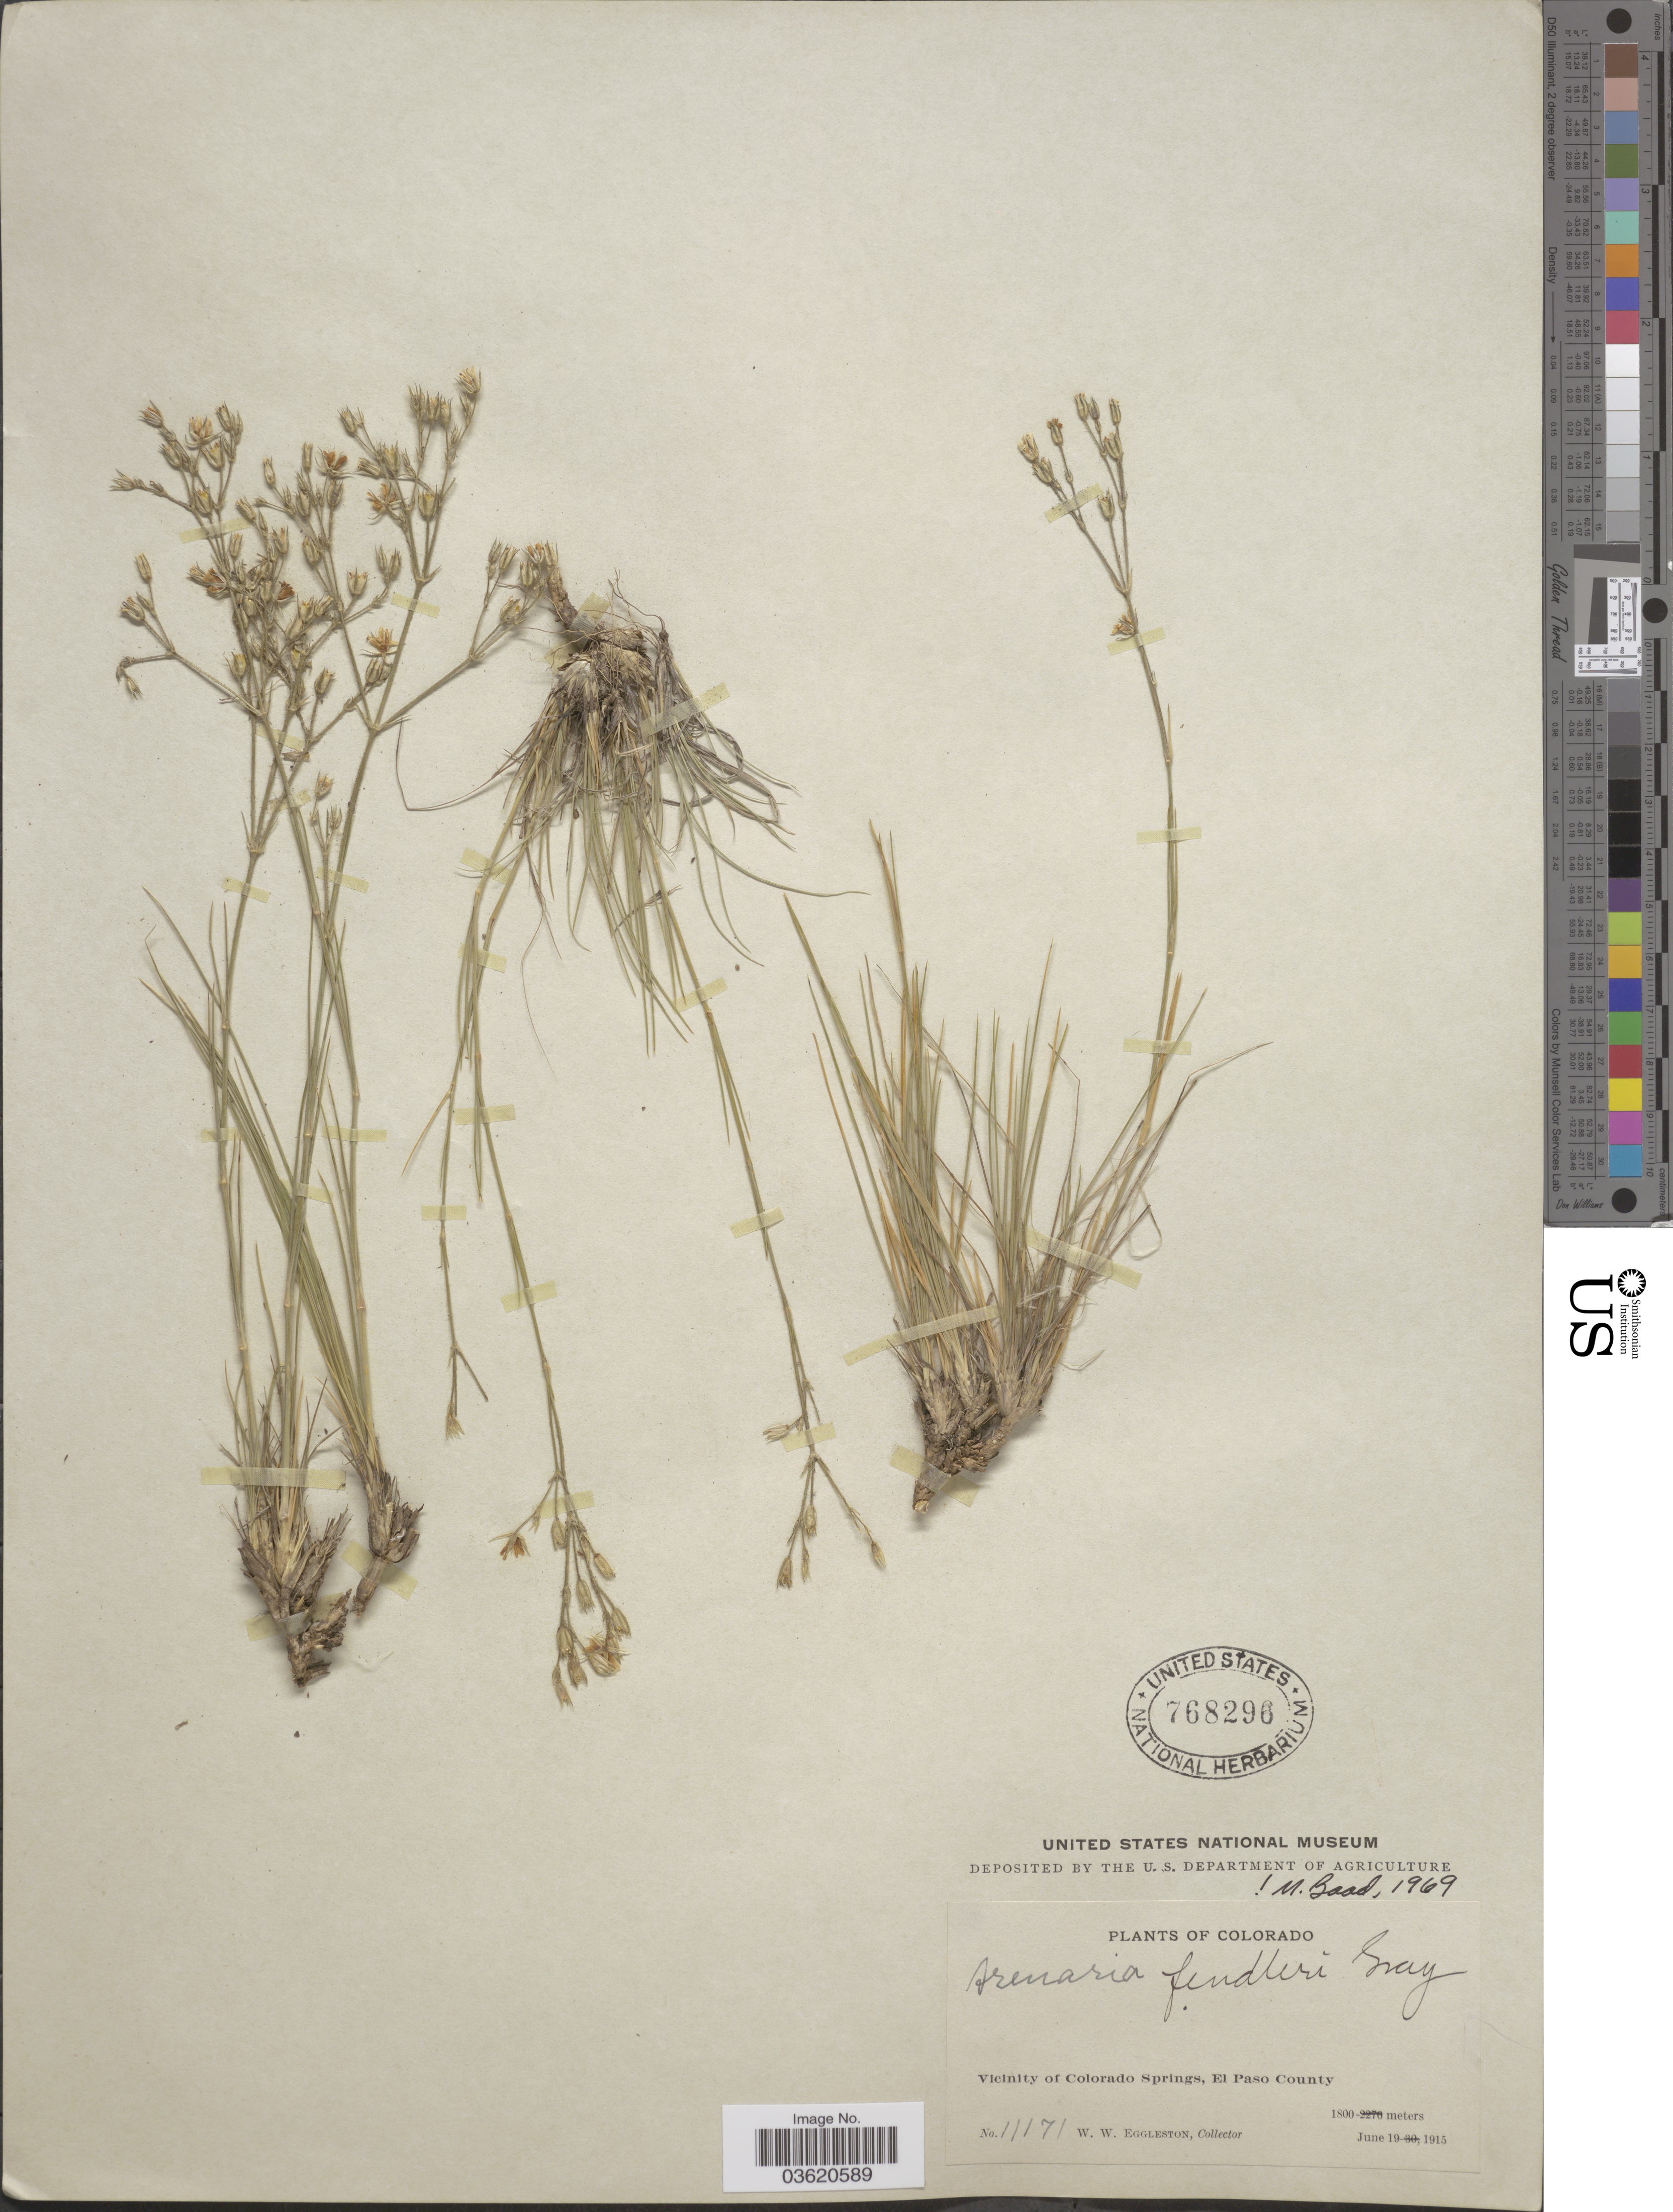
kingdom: Plantae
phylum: Tracheophyta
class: Magnoliopsida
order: Caryophyllales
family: Caryophyllaceae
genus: Eremogone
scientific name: Eremogone fendleri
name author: (A. Gray) Ikonn.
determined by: U.S. National Herbarium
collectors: W. W. Eggleston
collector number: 11171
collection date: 1915-06-19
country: United States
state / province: Colorado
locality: Vicinity of Colorado Springs, El Paso County.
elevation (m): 1800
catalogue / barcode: US 768296